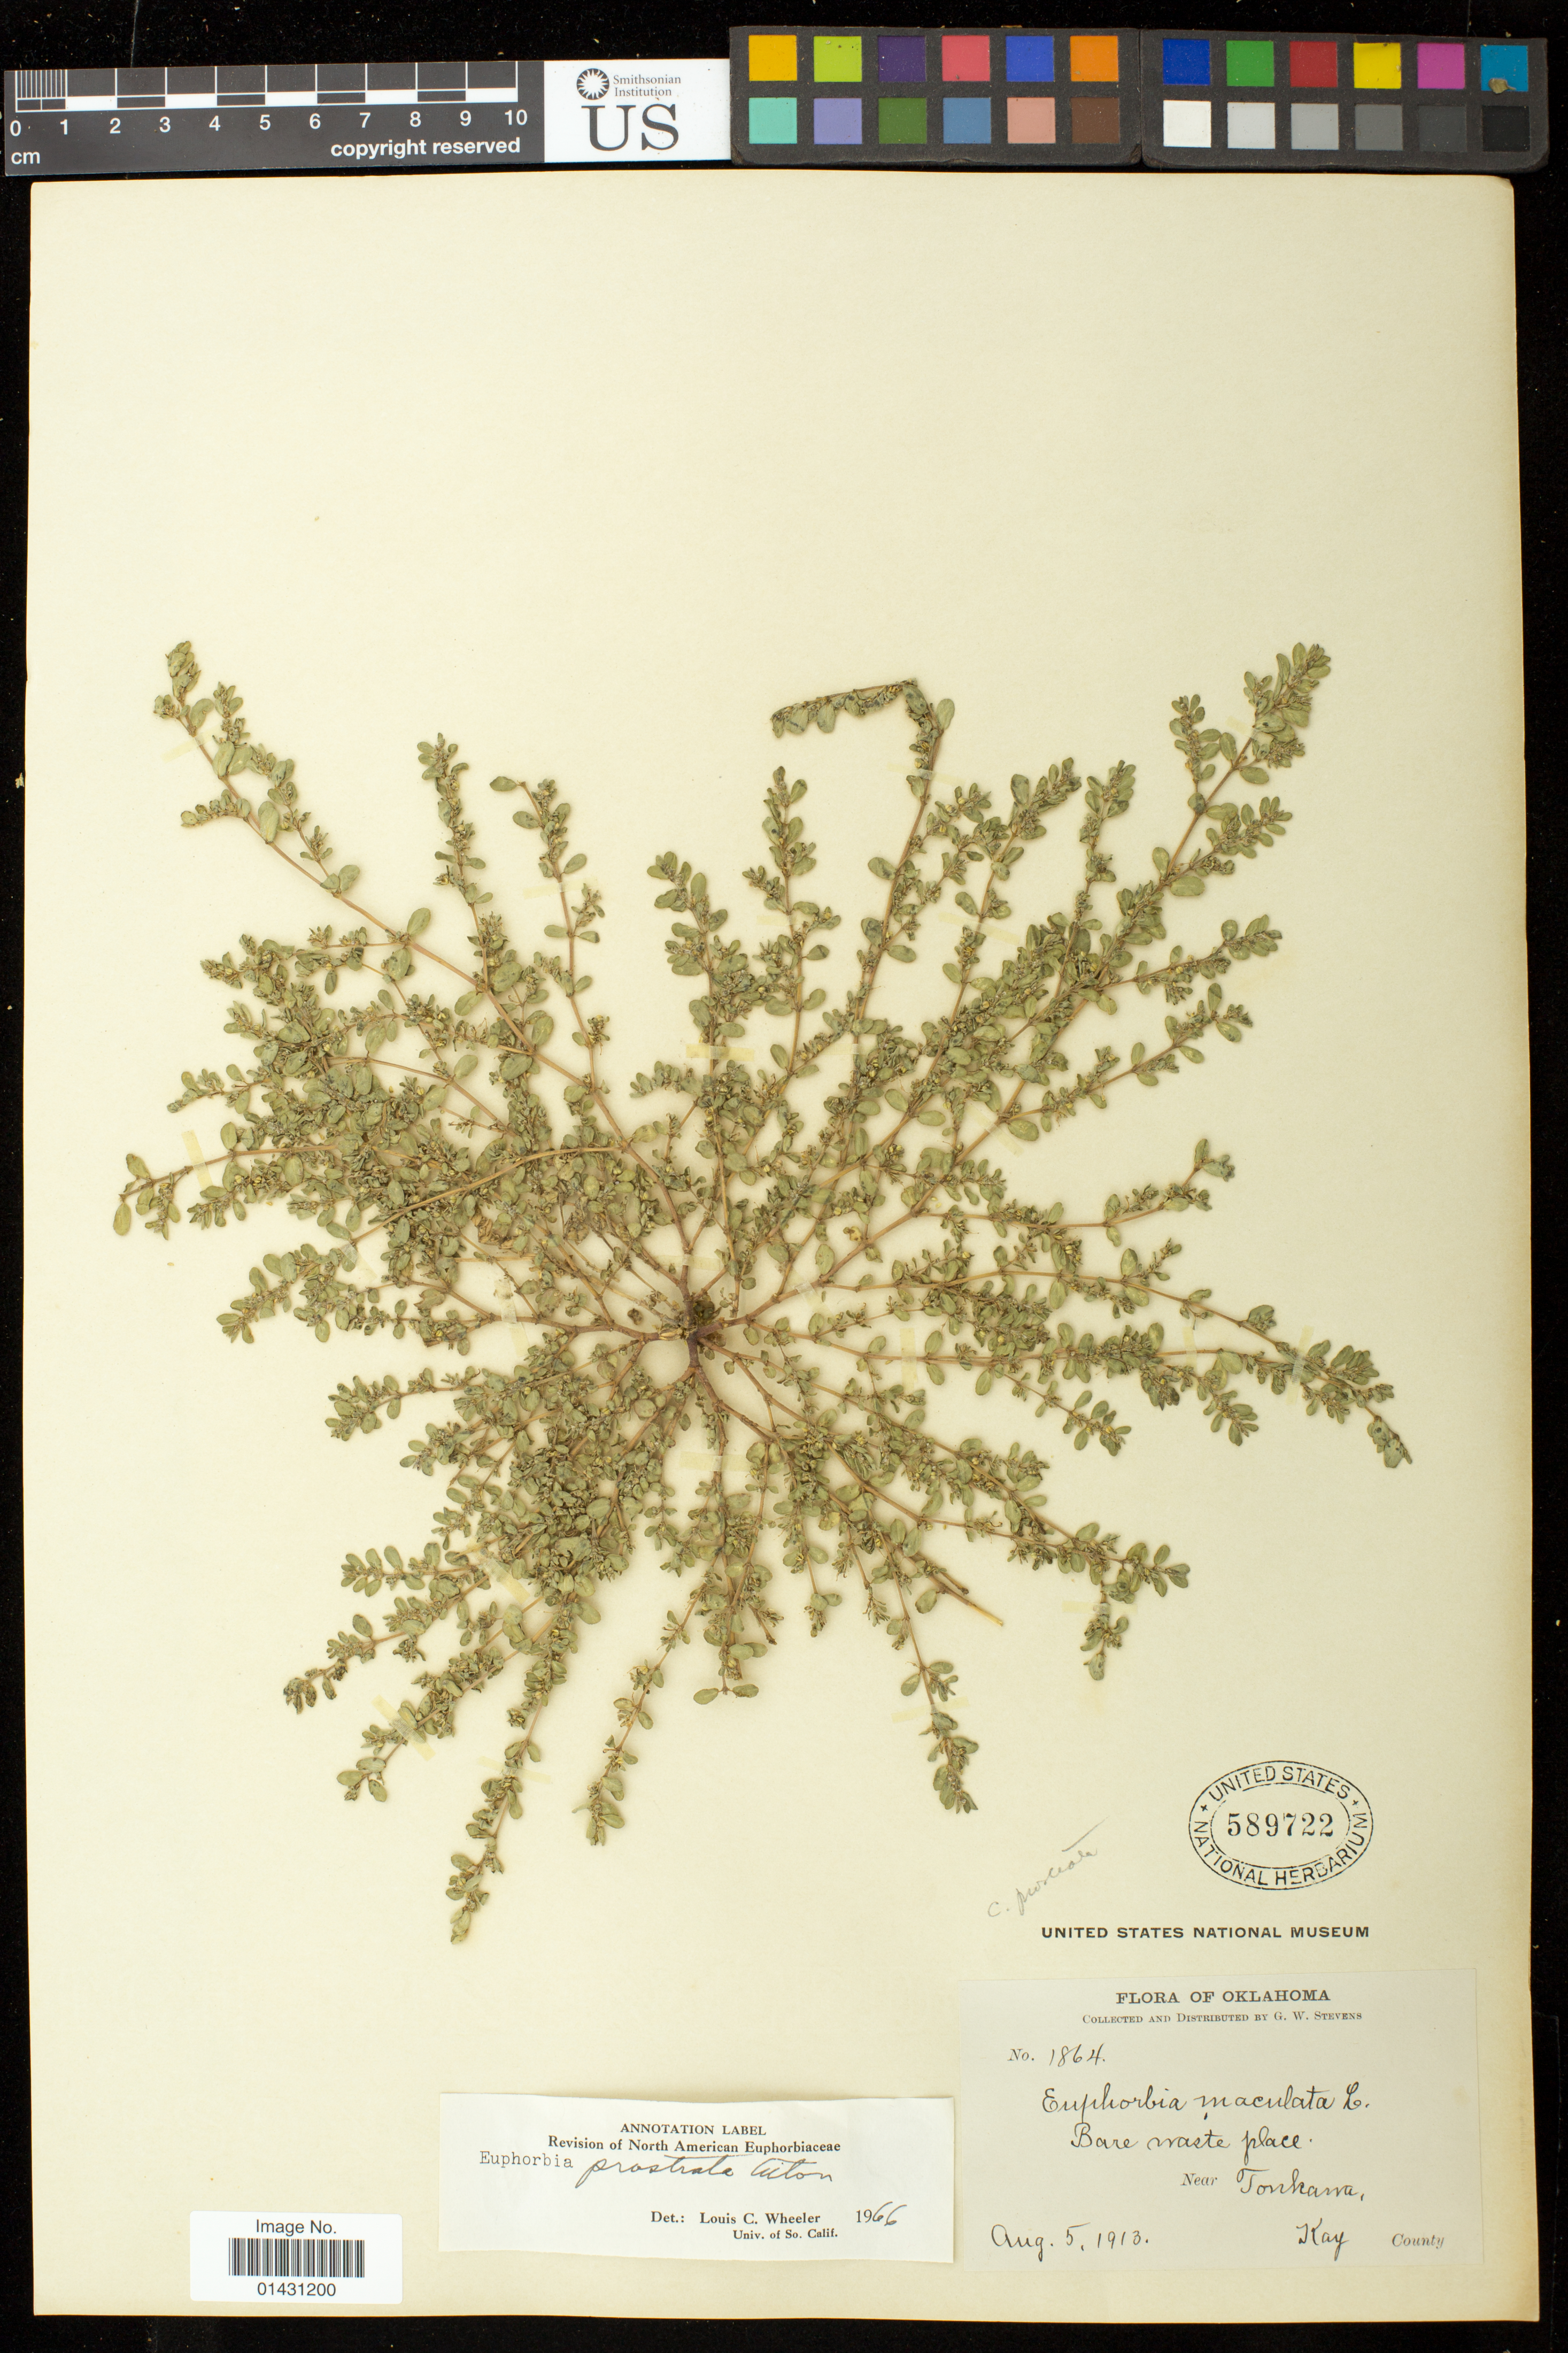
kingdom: Plantae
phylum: Tracheophyta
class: Magnoliopsida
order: Malpighiales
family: Euphorbiaceae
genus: Euphorbia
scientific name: Euphorbia prostrata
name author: Aiton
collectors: G. W. Stevens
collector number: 1864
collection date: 1913-08-05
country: United States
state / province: Oklahoma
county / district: Kay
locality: Near Tonkawa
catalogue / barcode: US 589722